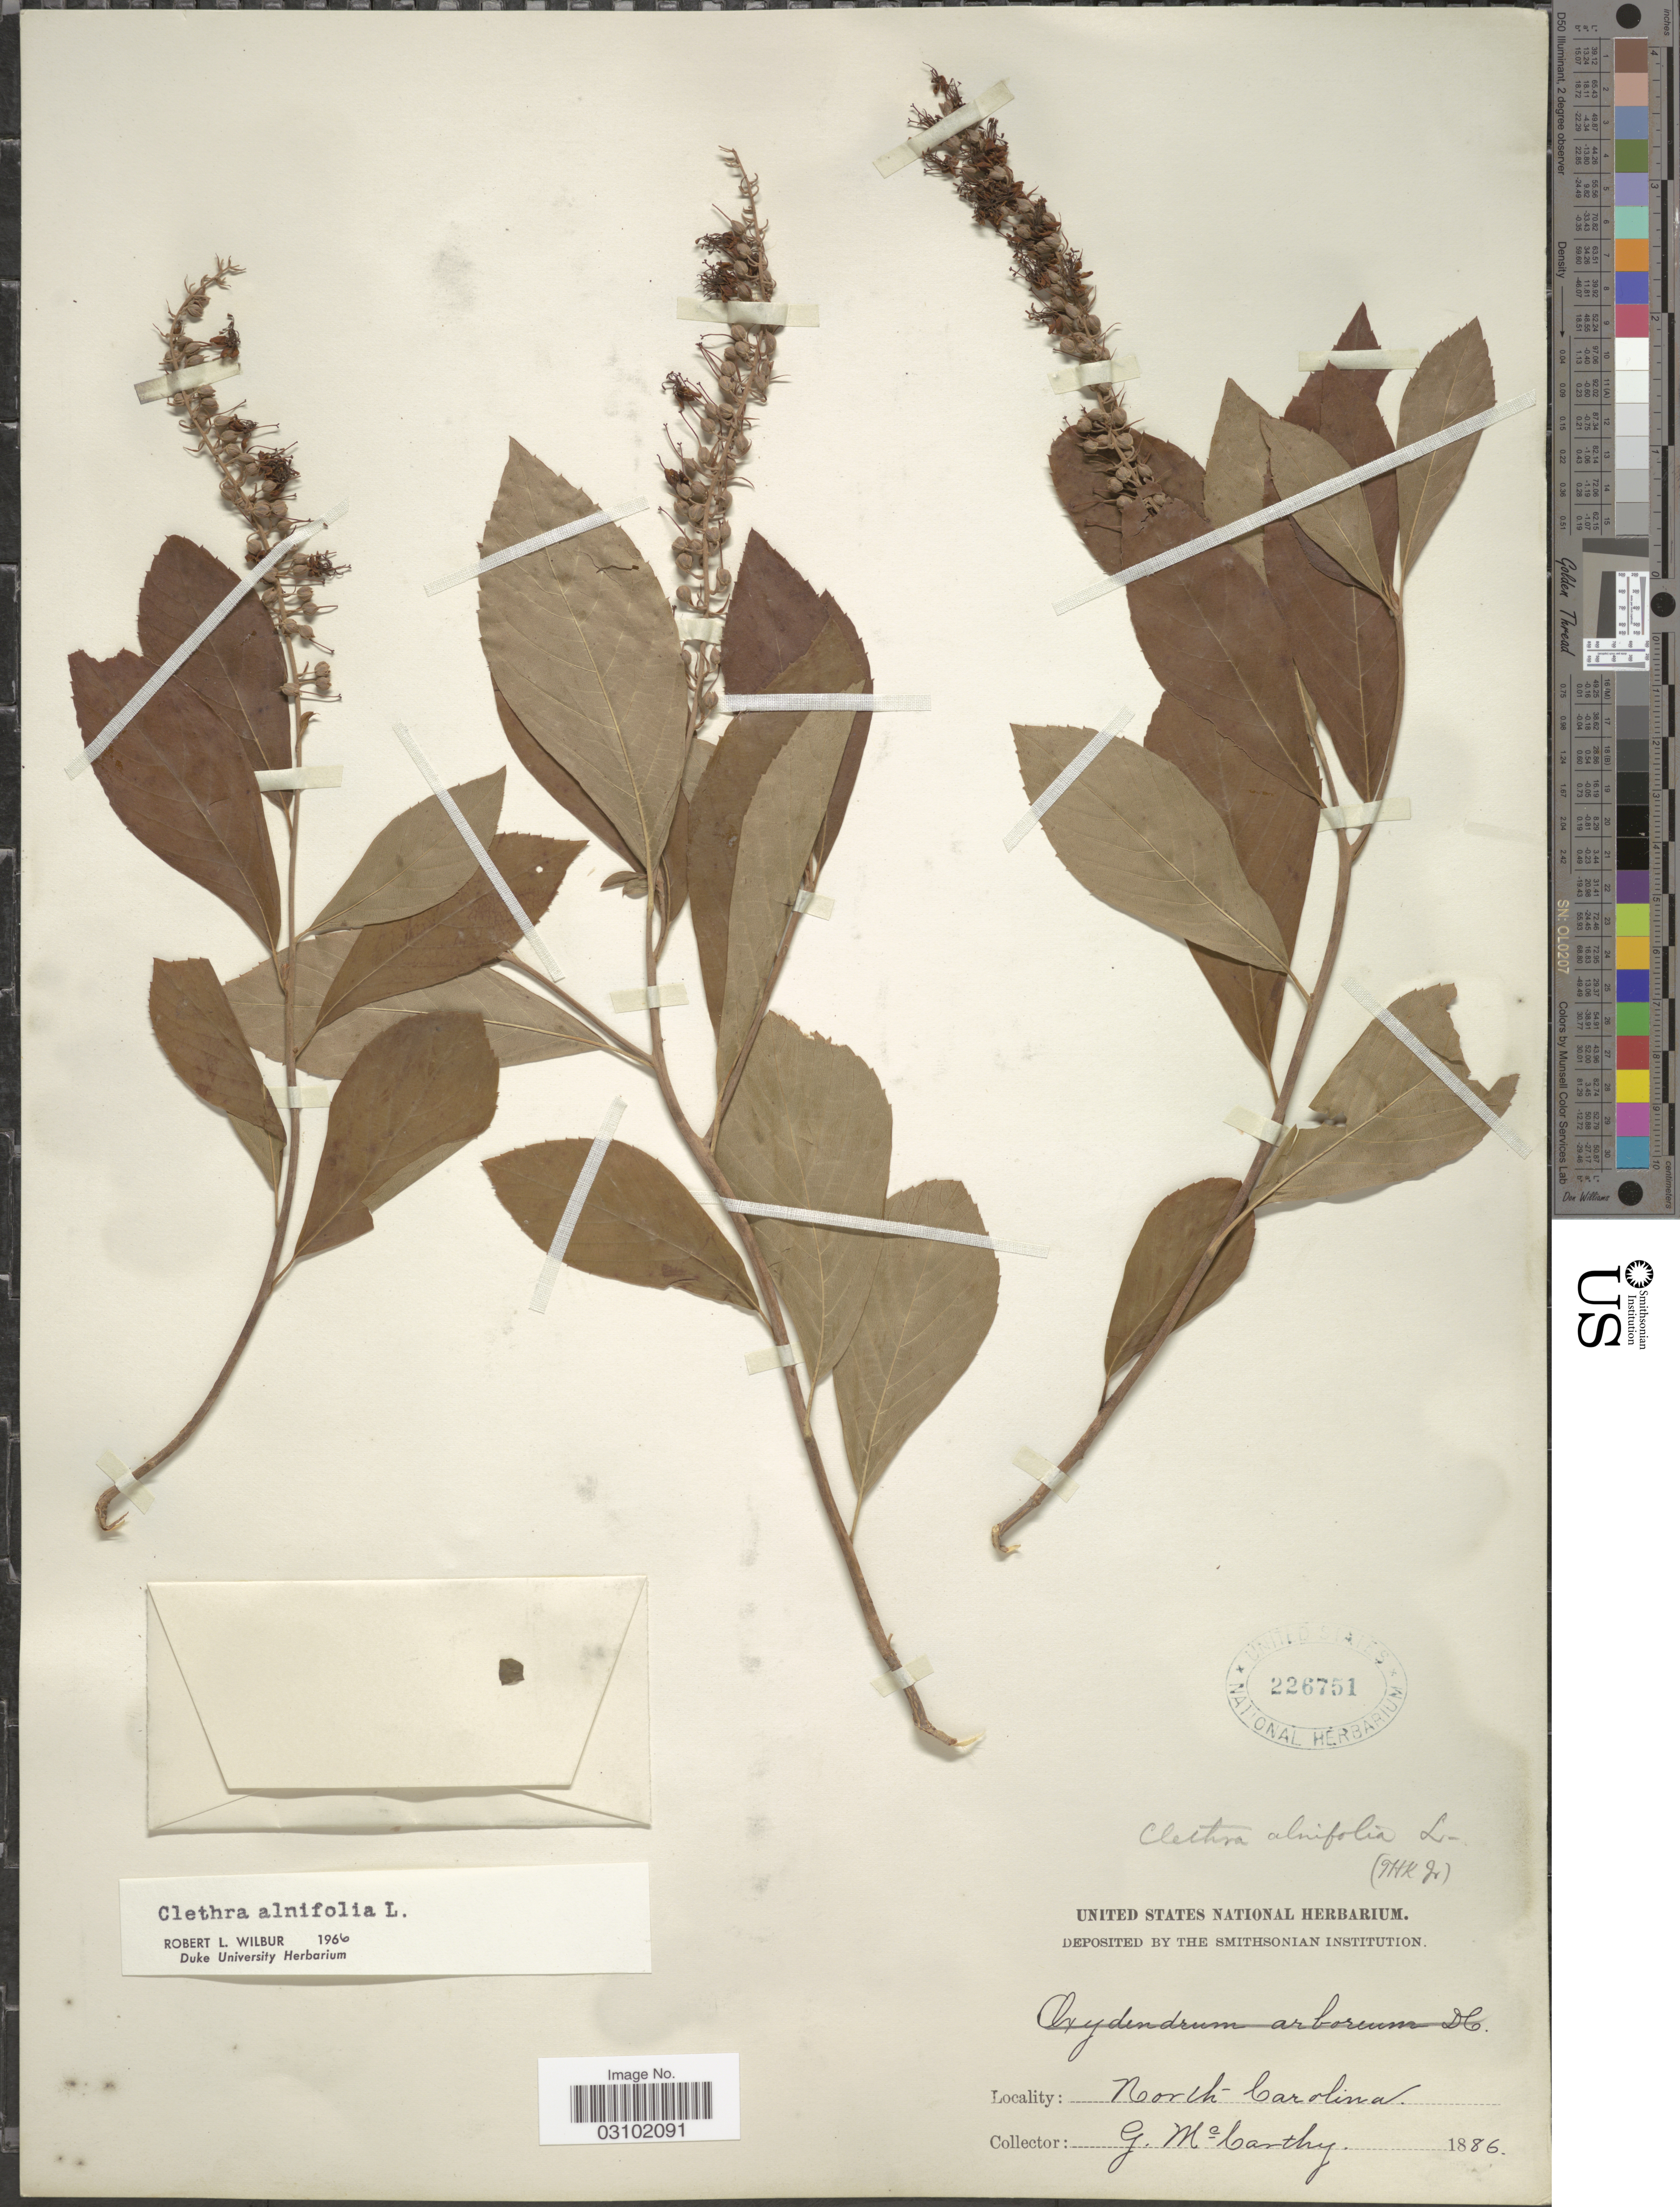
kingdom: Plantae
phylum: Tracheophyta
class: Magnoliopsida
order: Ericales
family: Clethraceae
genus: Clethra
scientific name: Clethra alnifolia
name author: L.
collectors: G. McCarthy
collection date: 1886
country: United States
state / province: North Carolina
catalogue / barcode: US 226751